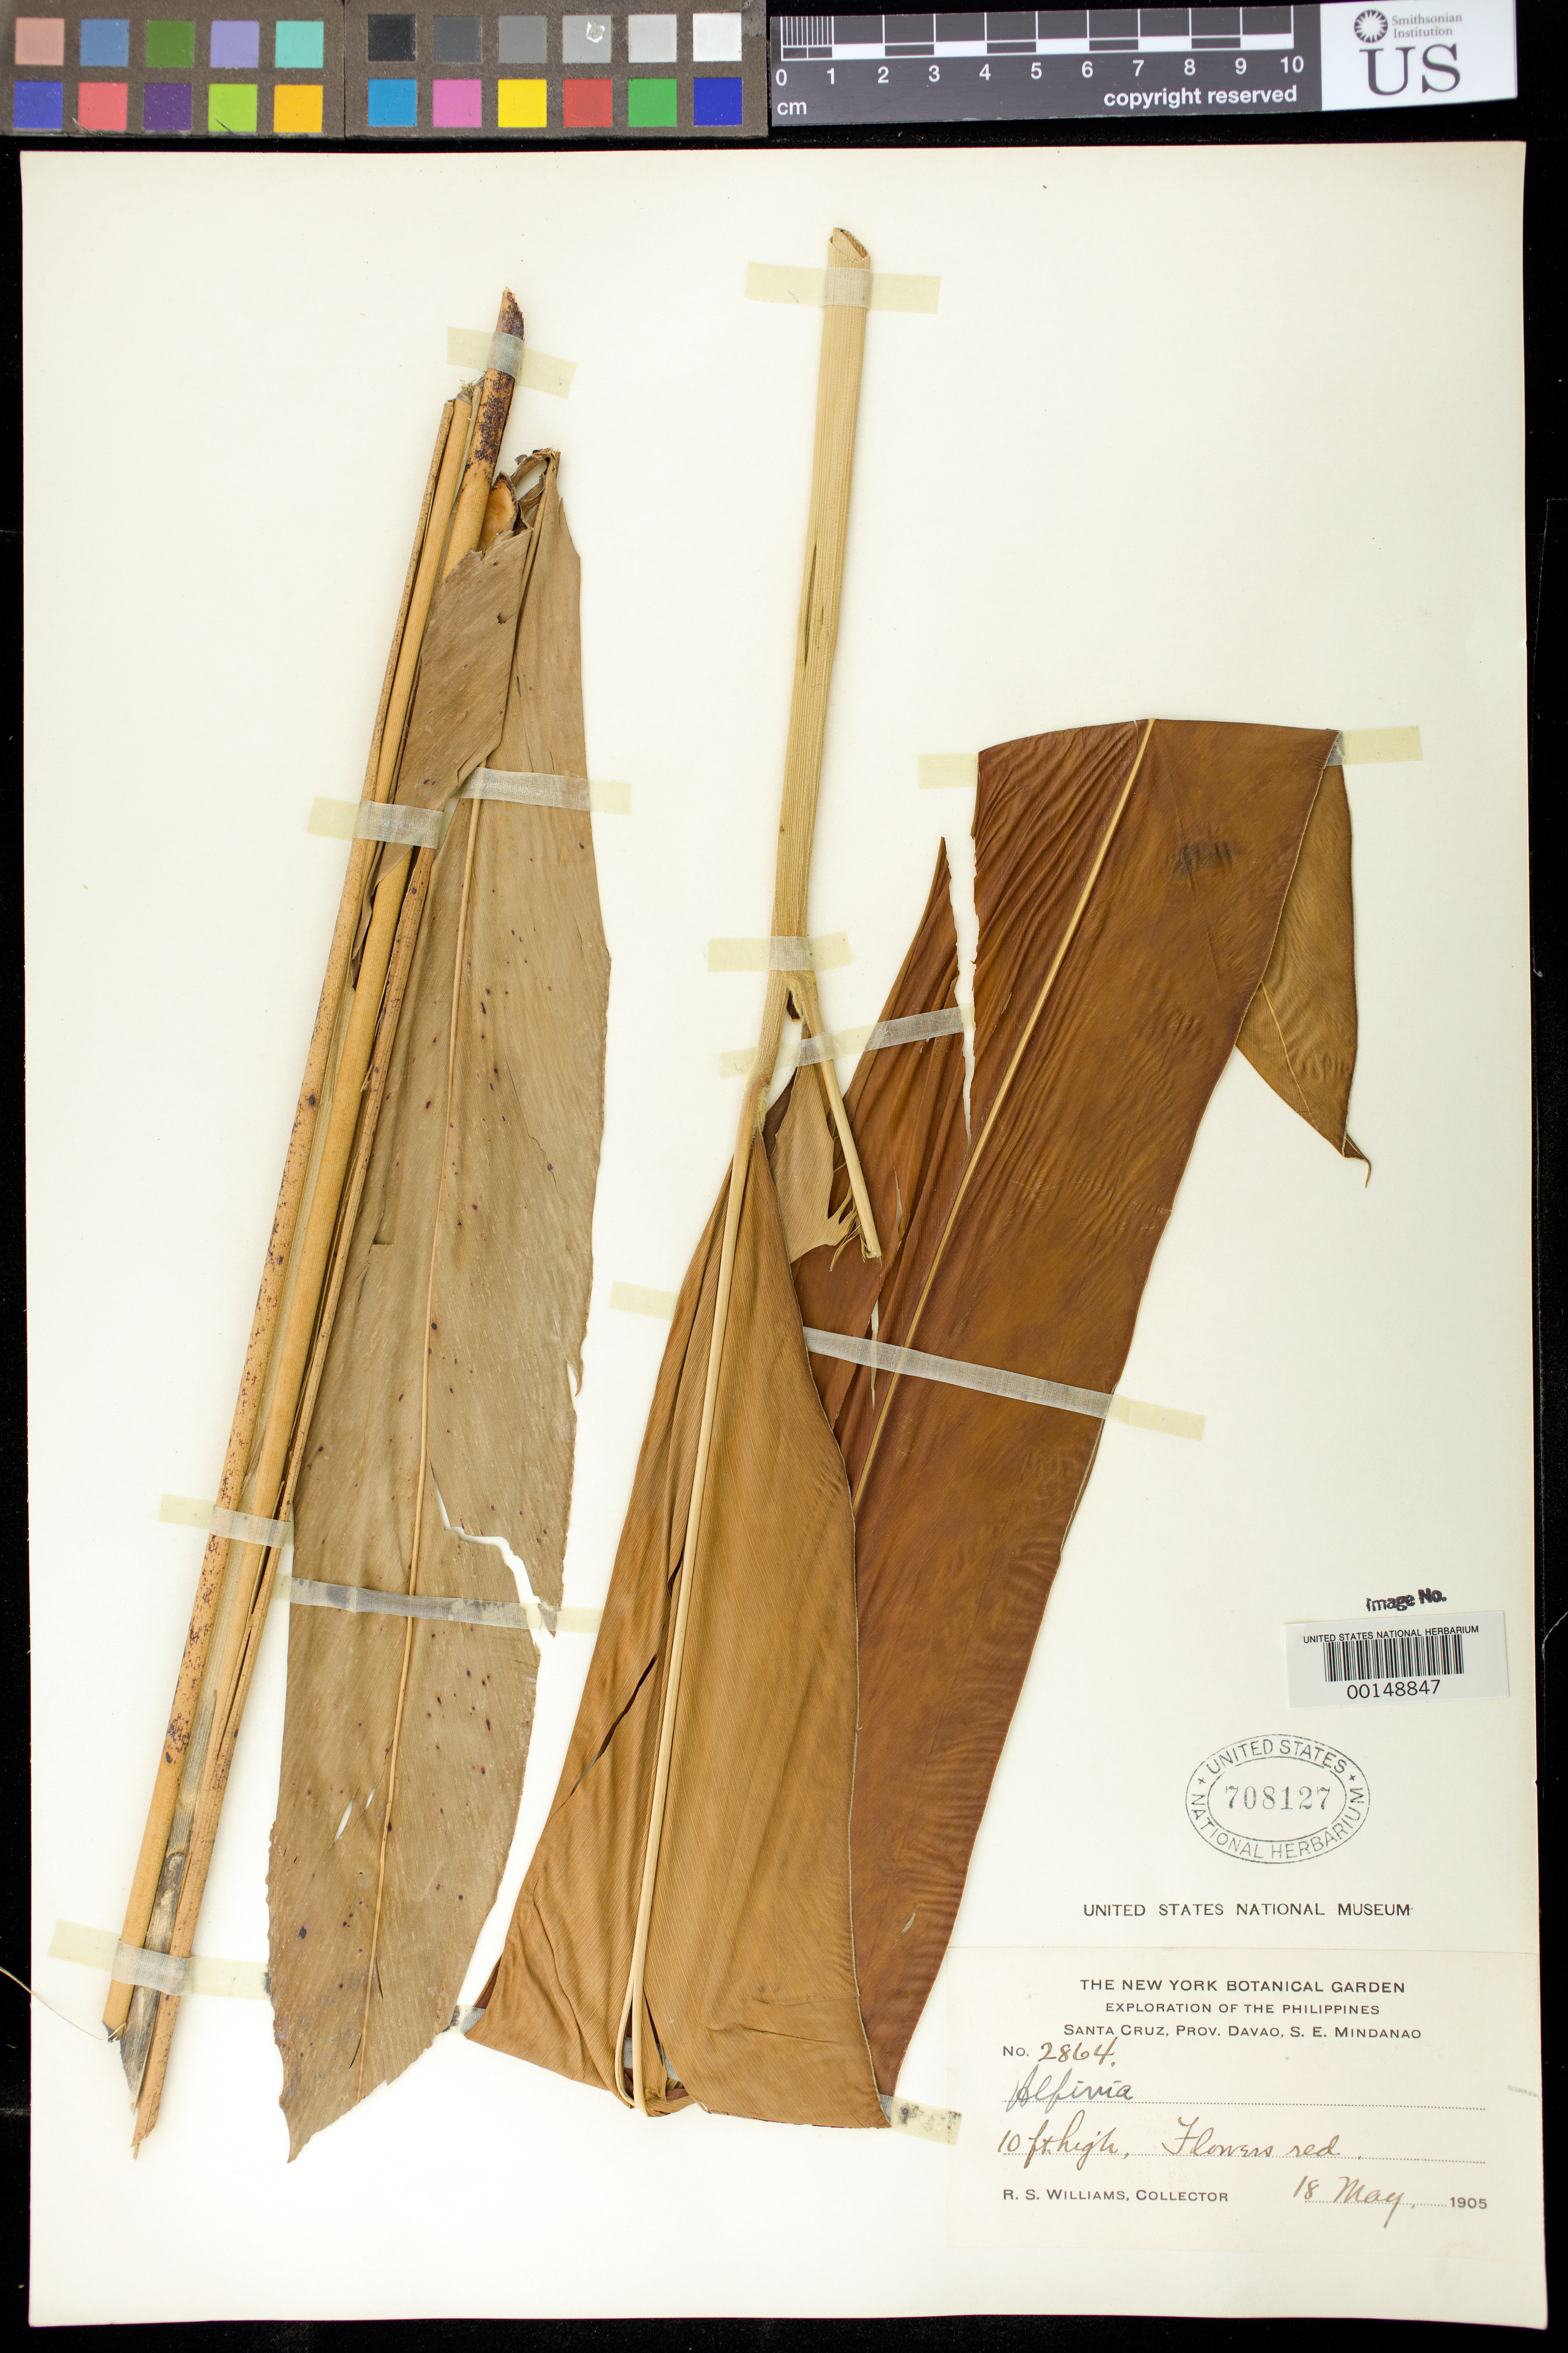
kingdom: Plantae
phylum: Tracheophyta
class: Liliopsida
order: Zingiberales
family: Zingiberaceae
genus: Alpinia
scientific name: Alpinia sp.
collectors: R. S. Williams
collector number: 2864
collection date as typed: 18 May 1905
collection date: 1905-05-18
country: Philippines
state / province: Davao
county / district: Davao del Norte / Davao del Sur / Davao Oriental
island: Mindanao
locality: Davao province, santa cruz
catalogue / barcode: US 708127